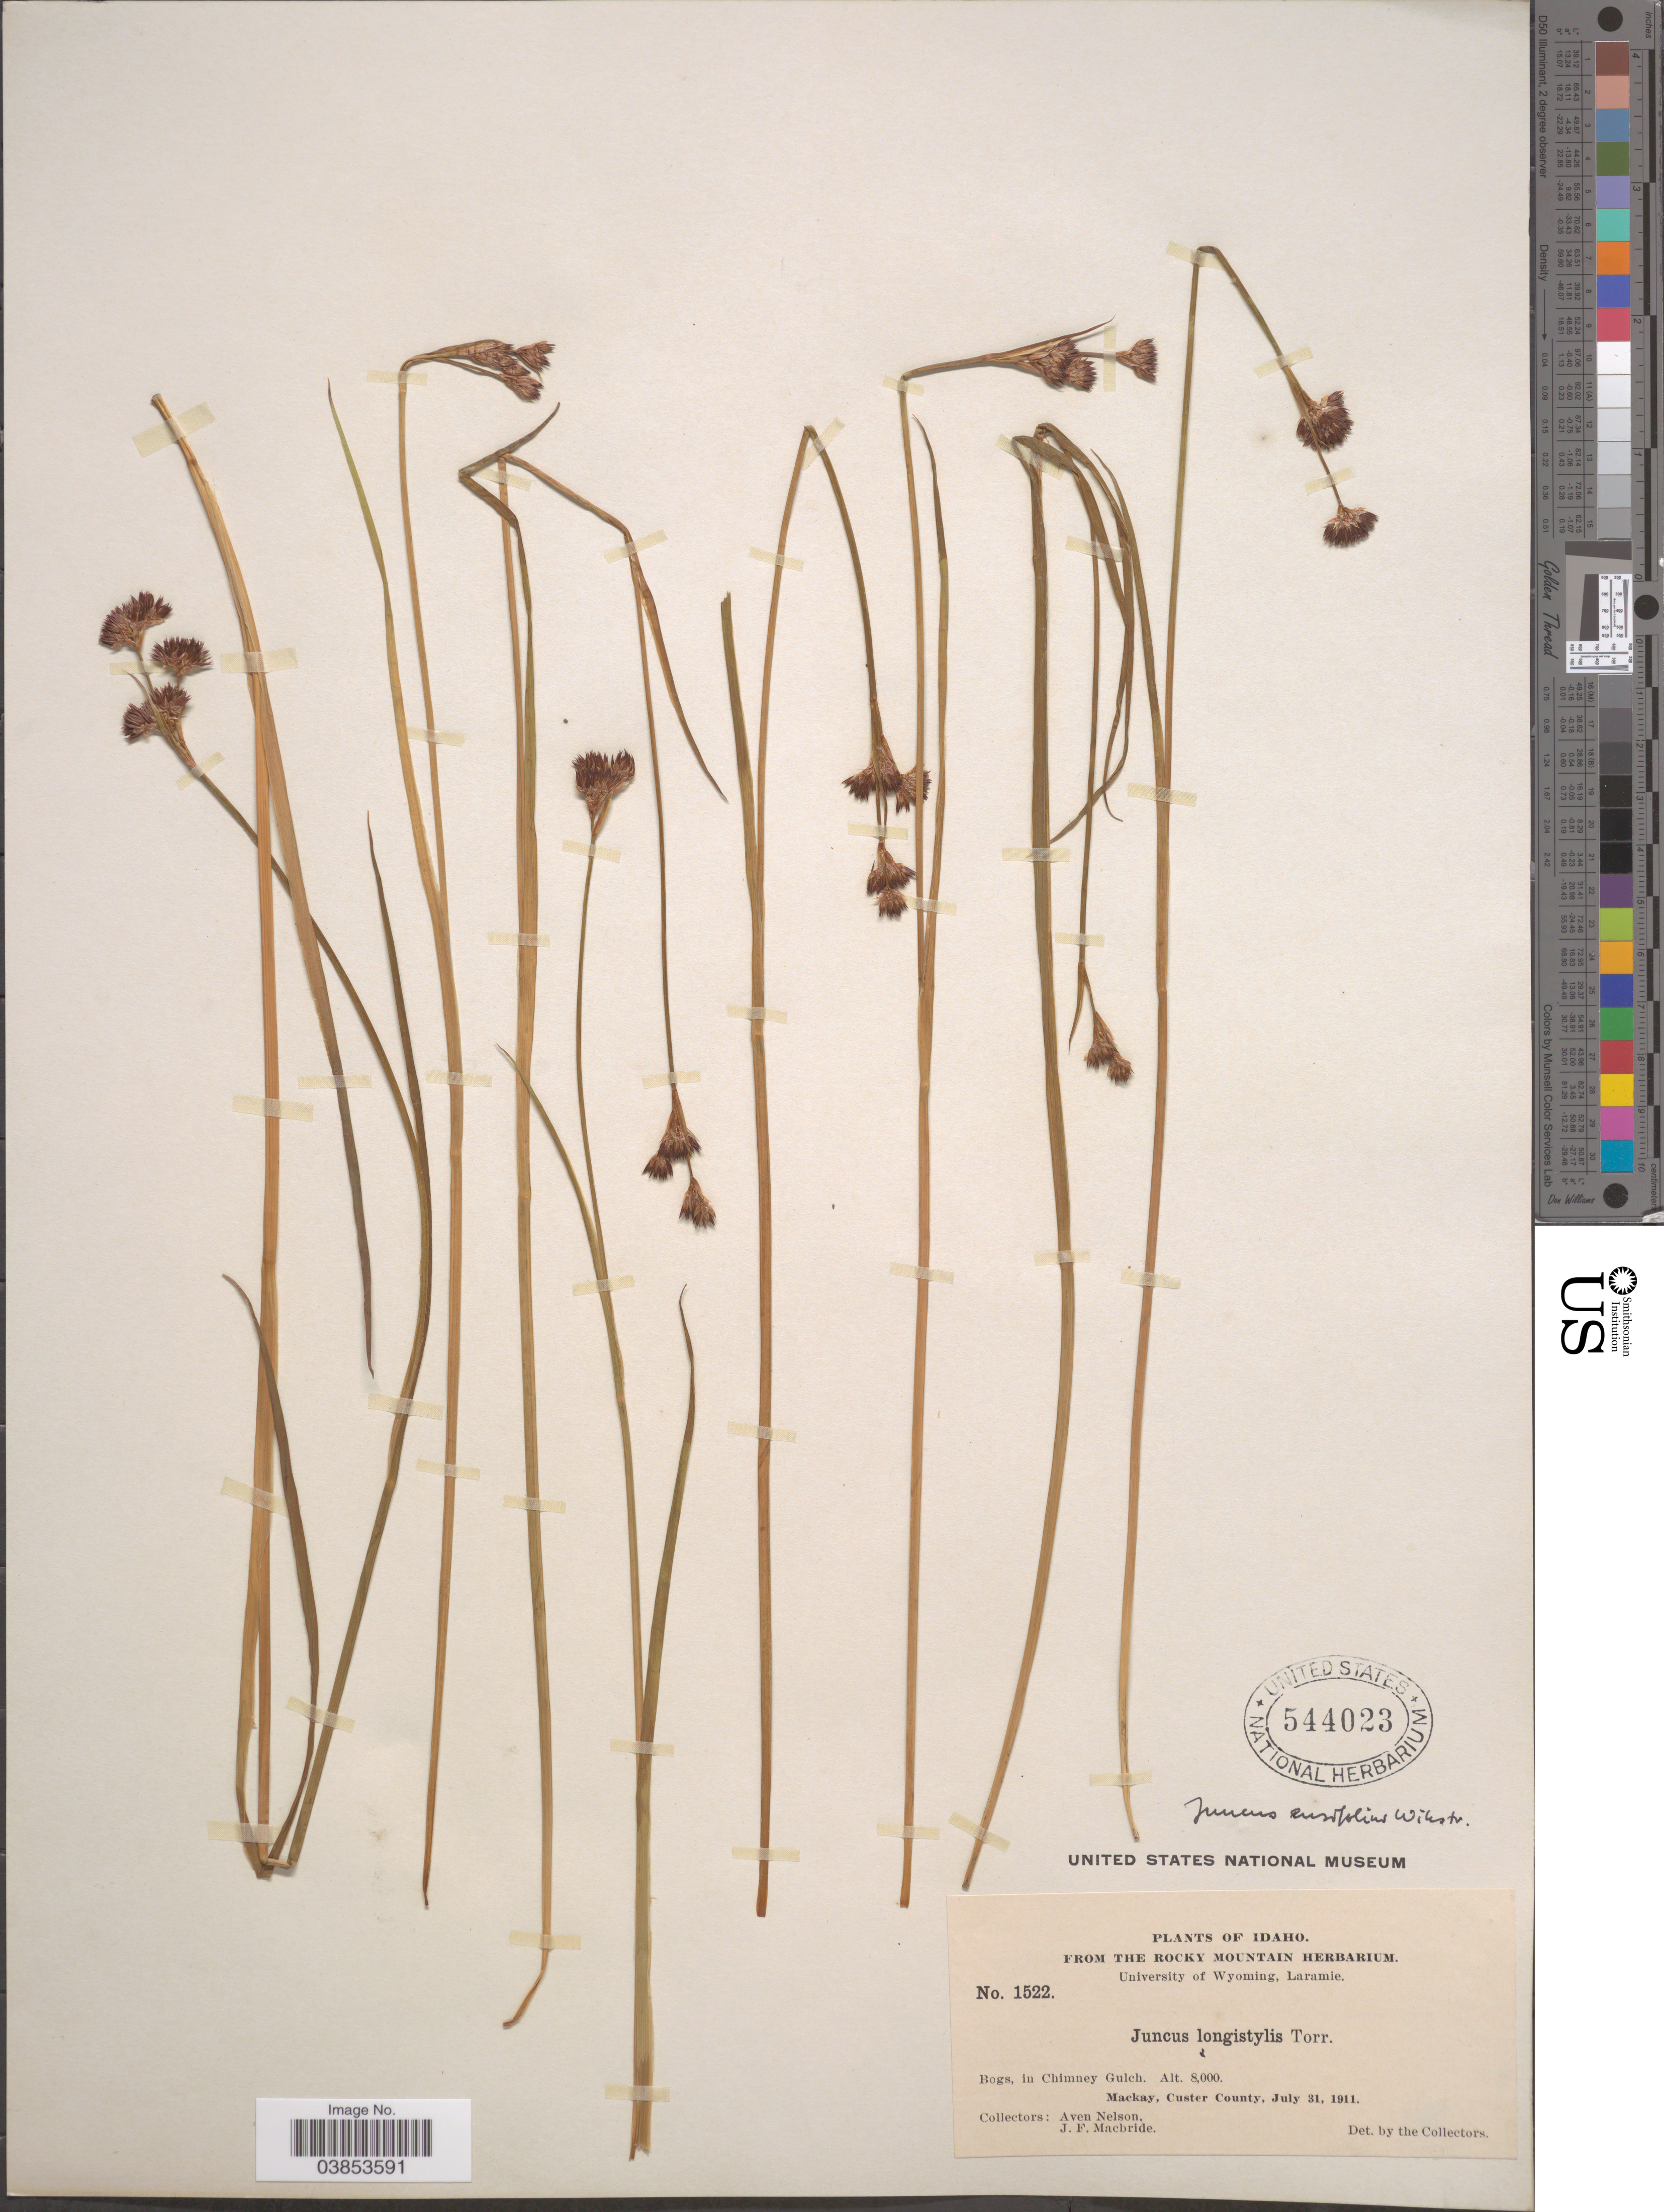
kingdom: Plantae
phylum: Tracheophyta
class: Liliopsida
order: Poales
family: Juncaceae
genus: Juncus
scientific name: Juncus ensifolius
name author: Wikstr.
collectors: A. Nelson & J. F. Macbride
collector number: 1522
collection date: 1911-07-31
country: United States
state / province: Idaho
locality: In Chimney Gulch. Mackay, Custer County.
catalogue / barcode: US 544023